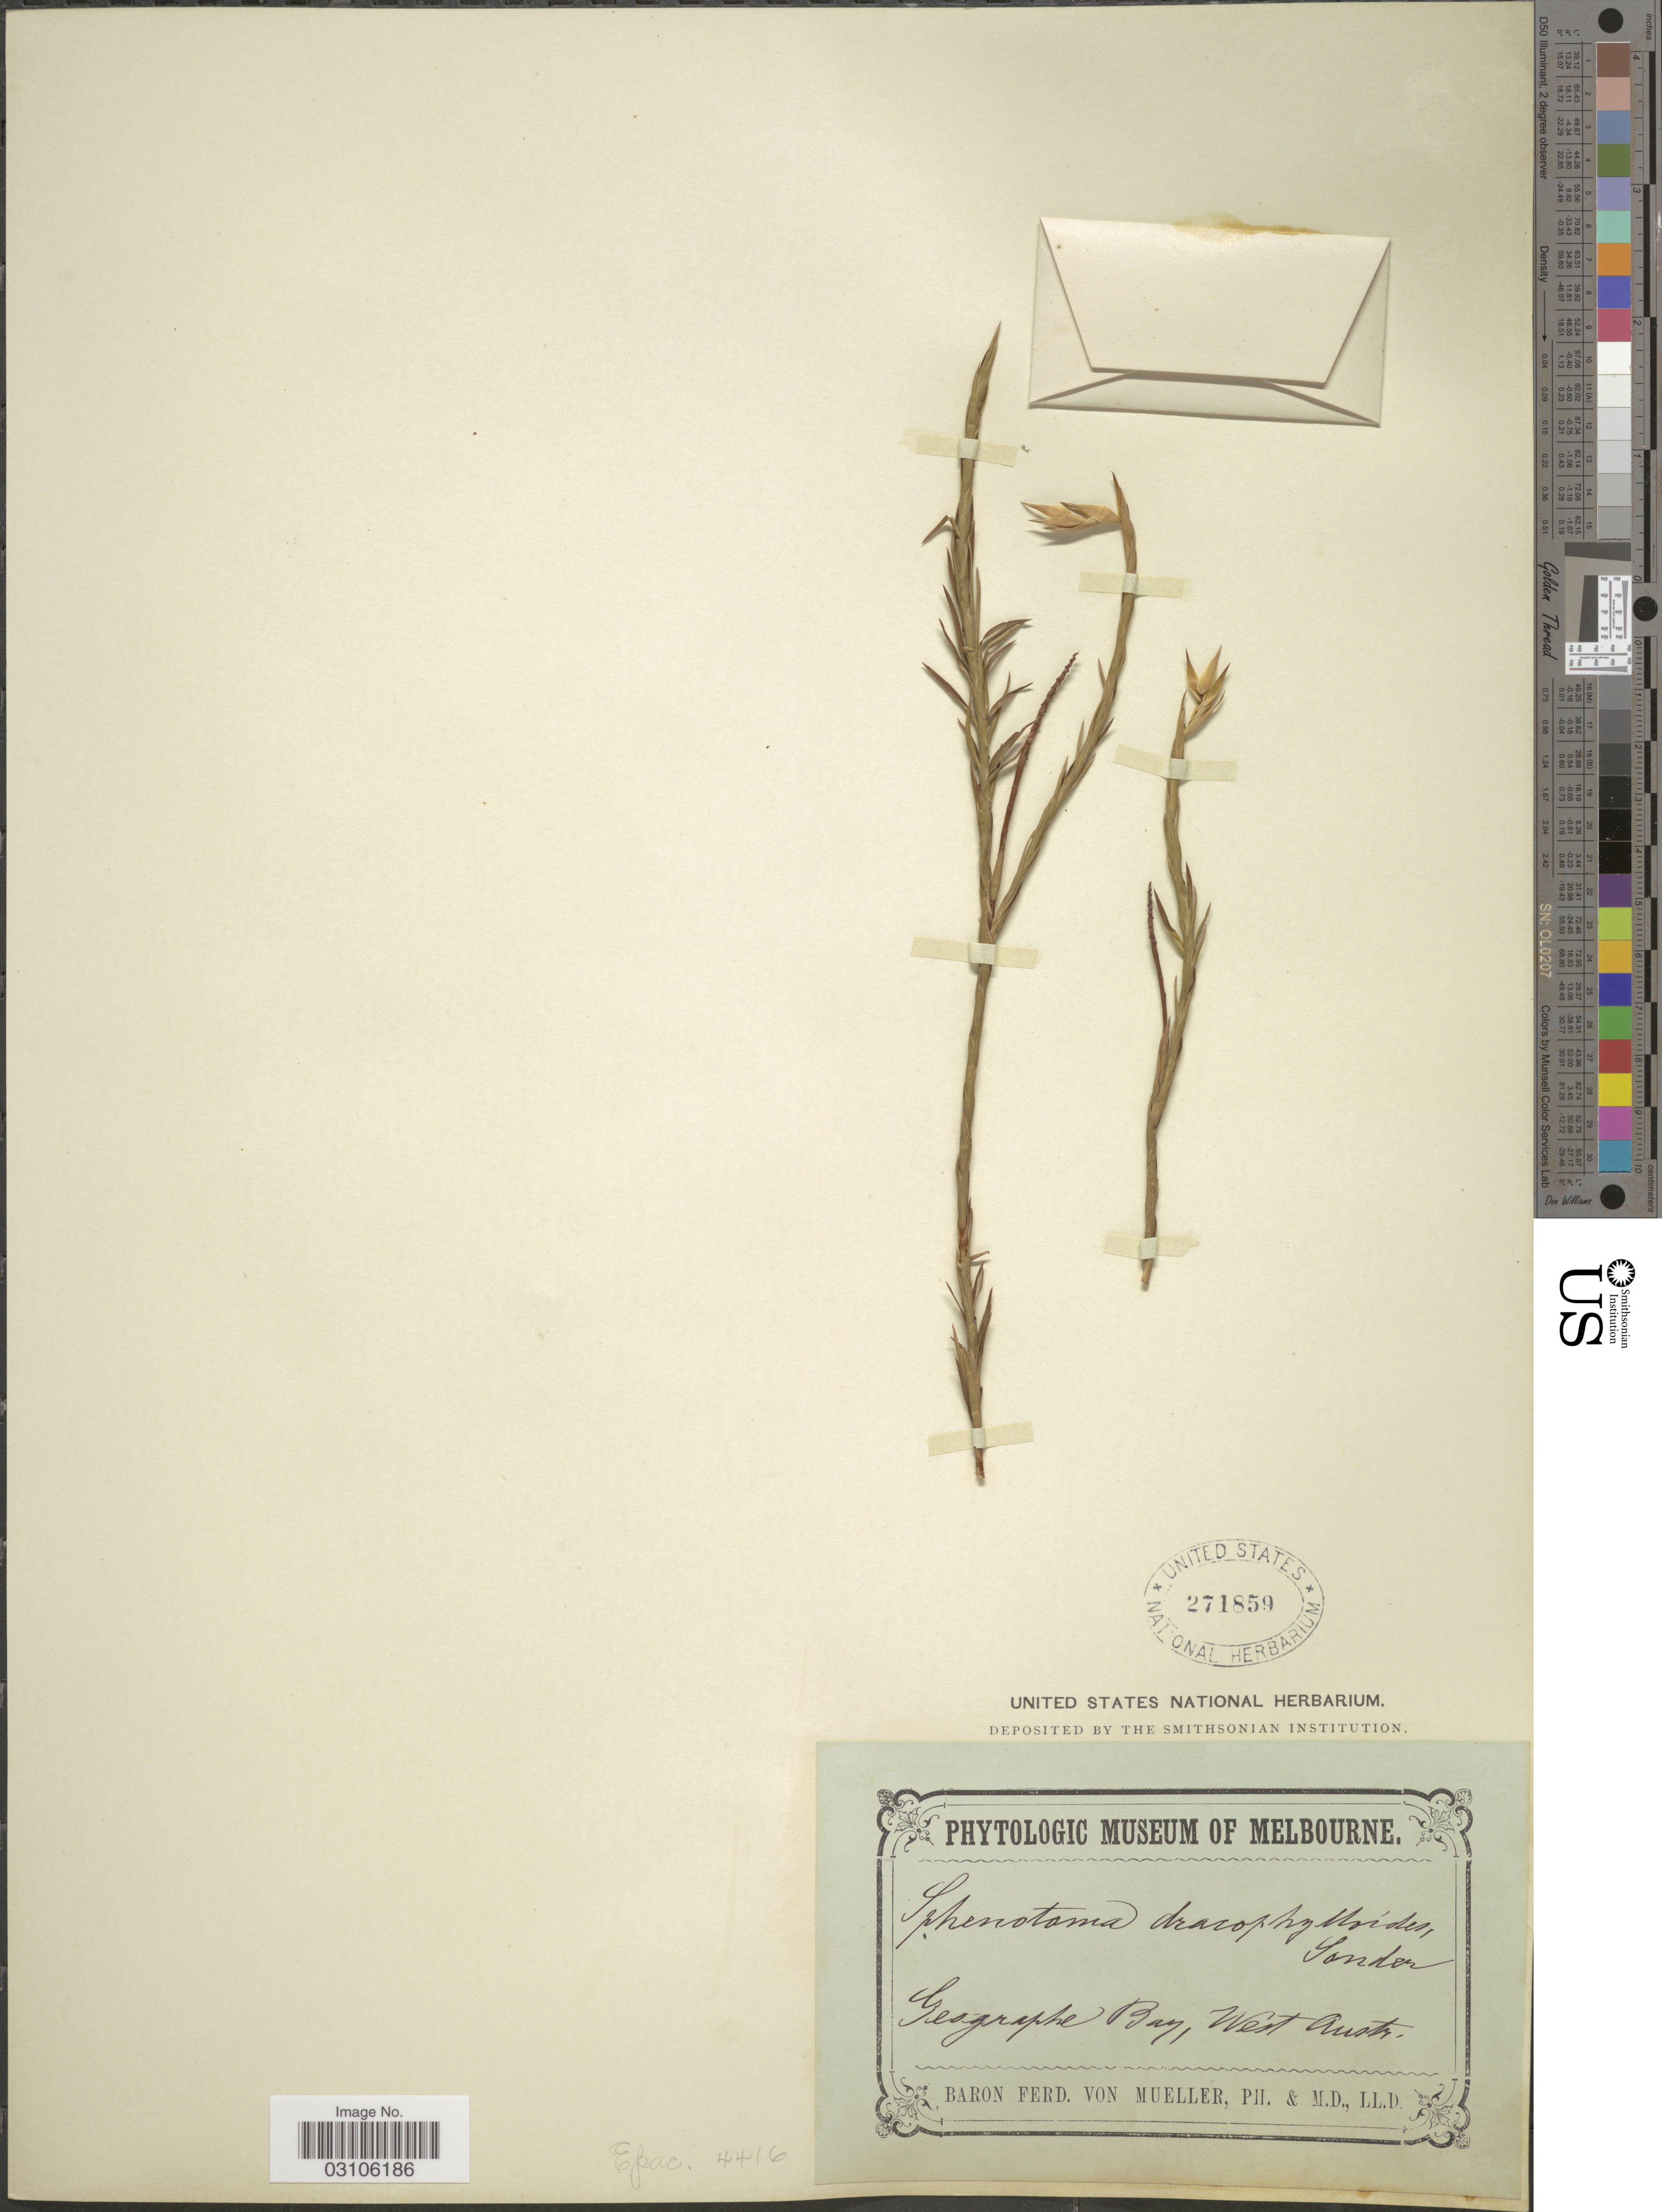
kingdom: Plantae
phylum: Tracheophyta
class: Magnoliopsida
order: Ericales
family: Ericaceae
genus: Sphenotoma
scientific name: Sphenotoma dracophylloides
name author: Sond.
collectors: F. Mueller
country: Australia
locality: Geographe Bay, West Austr.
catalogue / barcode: US 271859